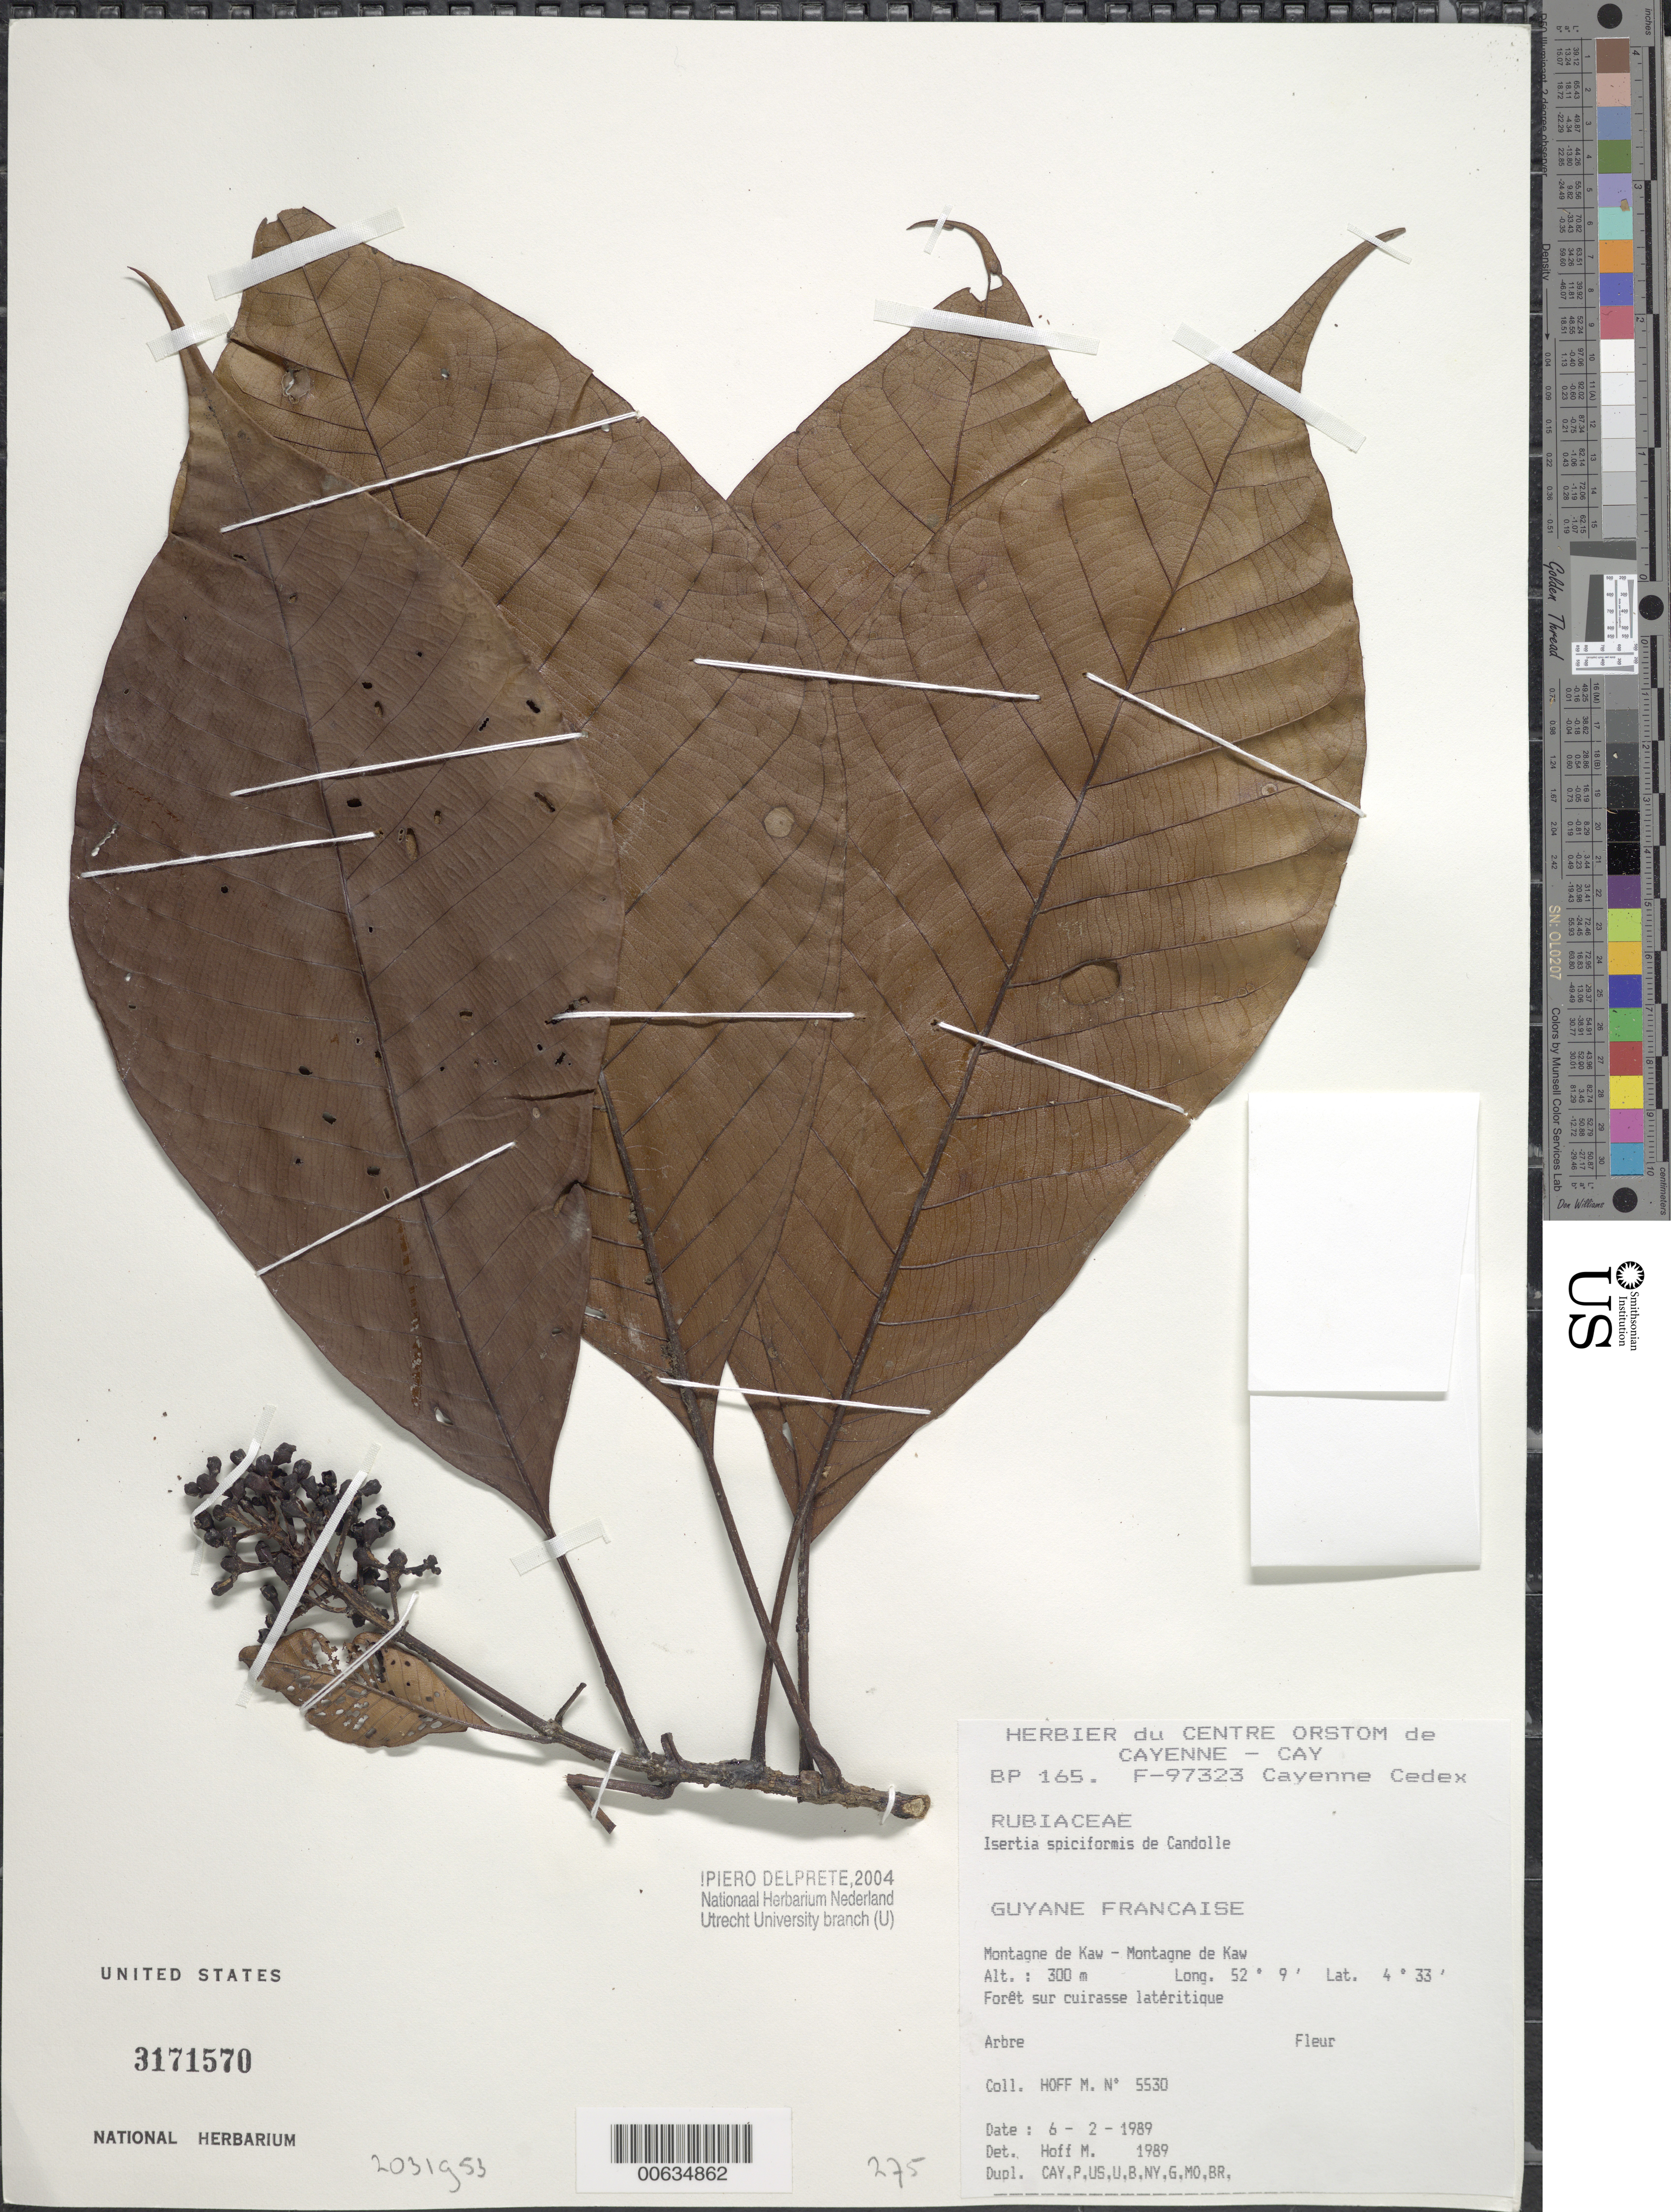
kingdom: Plantae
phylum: Tracheophyta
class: Magnoliopsida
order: Gentianales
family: Rubiaceae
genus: Isertia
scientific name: Isertia spiciformis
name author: DC.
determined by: Delprete, P. G., Herb. de Guyane Cay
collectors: M. Hoff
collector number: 5530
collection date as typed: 6-Feb-89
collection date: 1989-02-06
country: French Guiana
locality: Montagne de Kaw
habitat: Forêt sur cuirasse latéritique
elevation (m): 300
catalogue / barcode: US 3171570